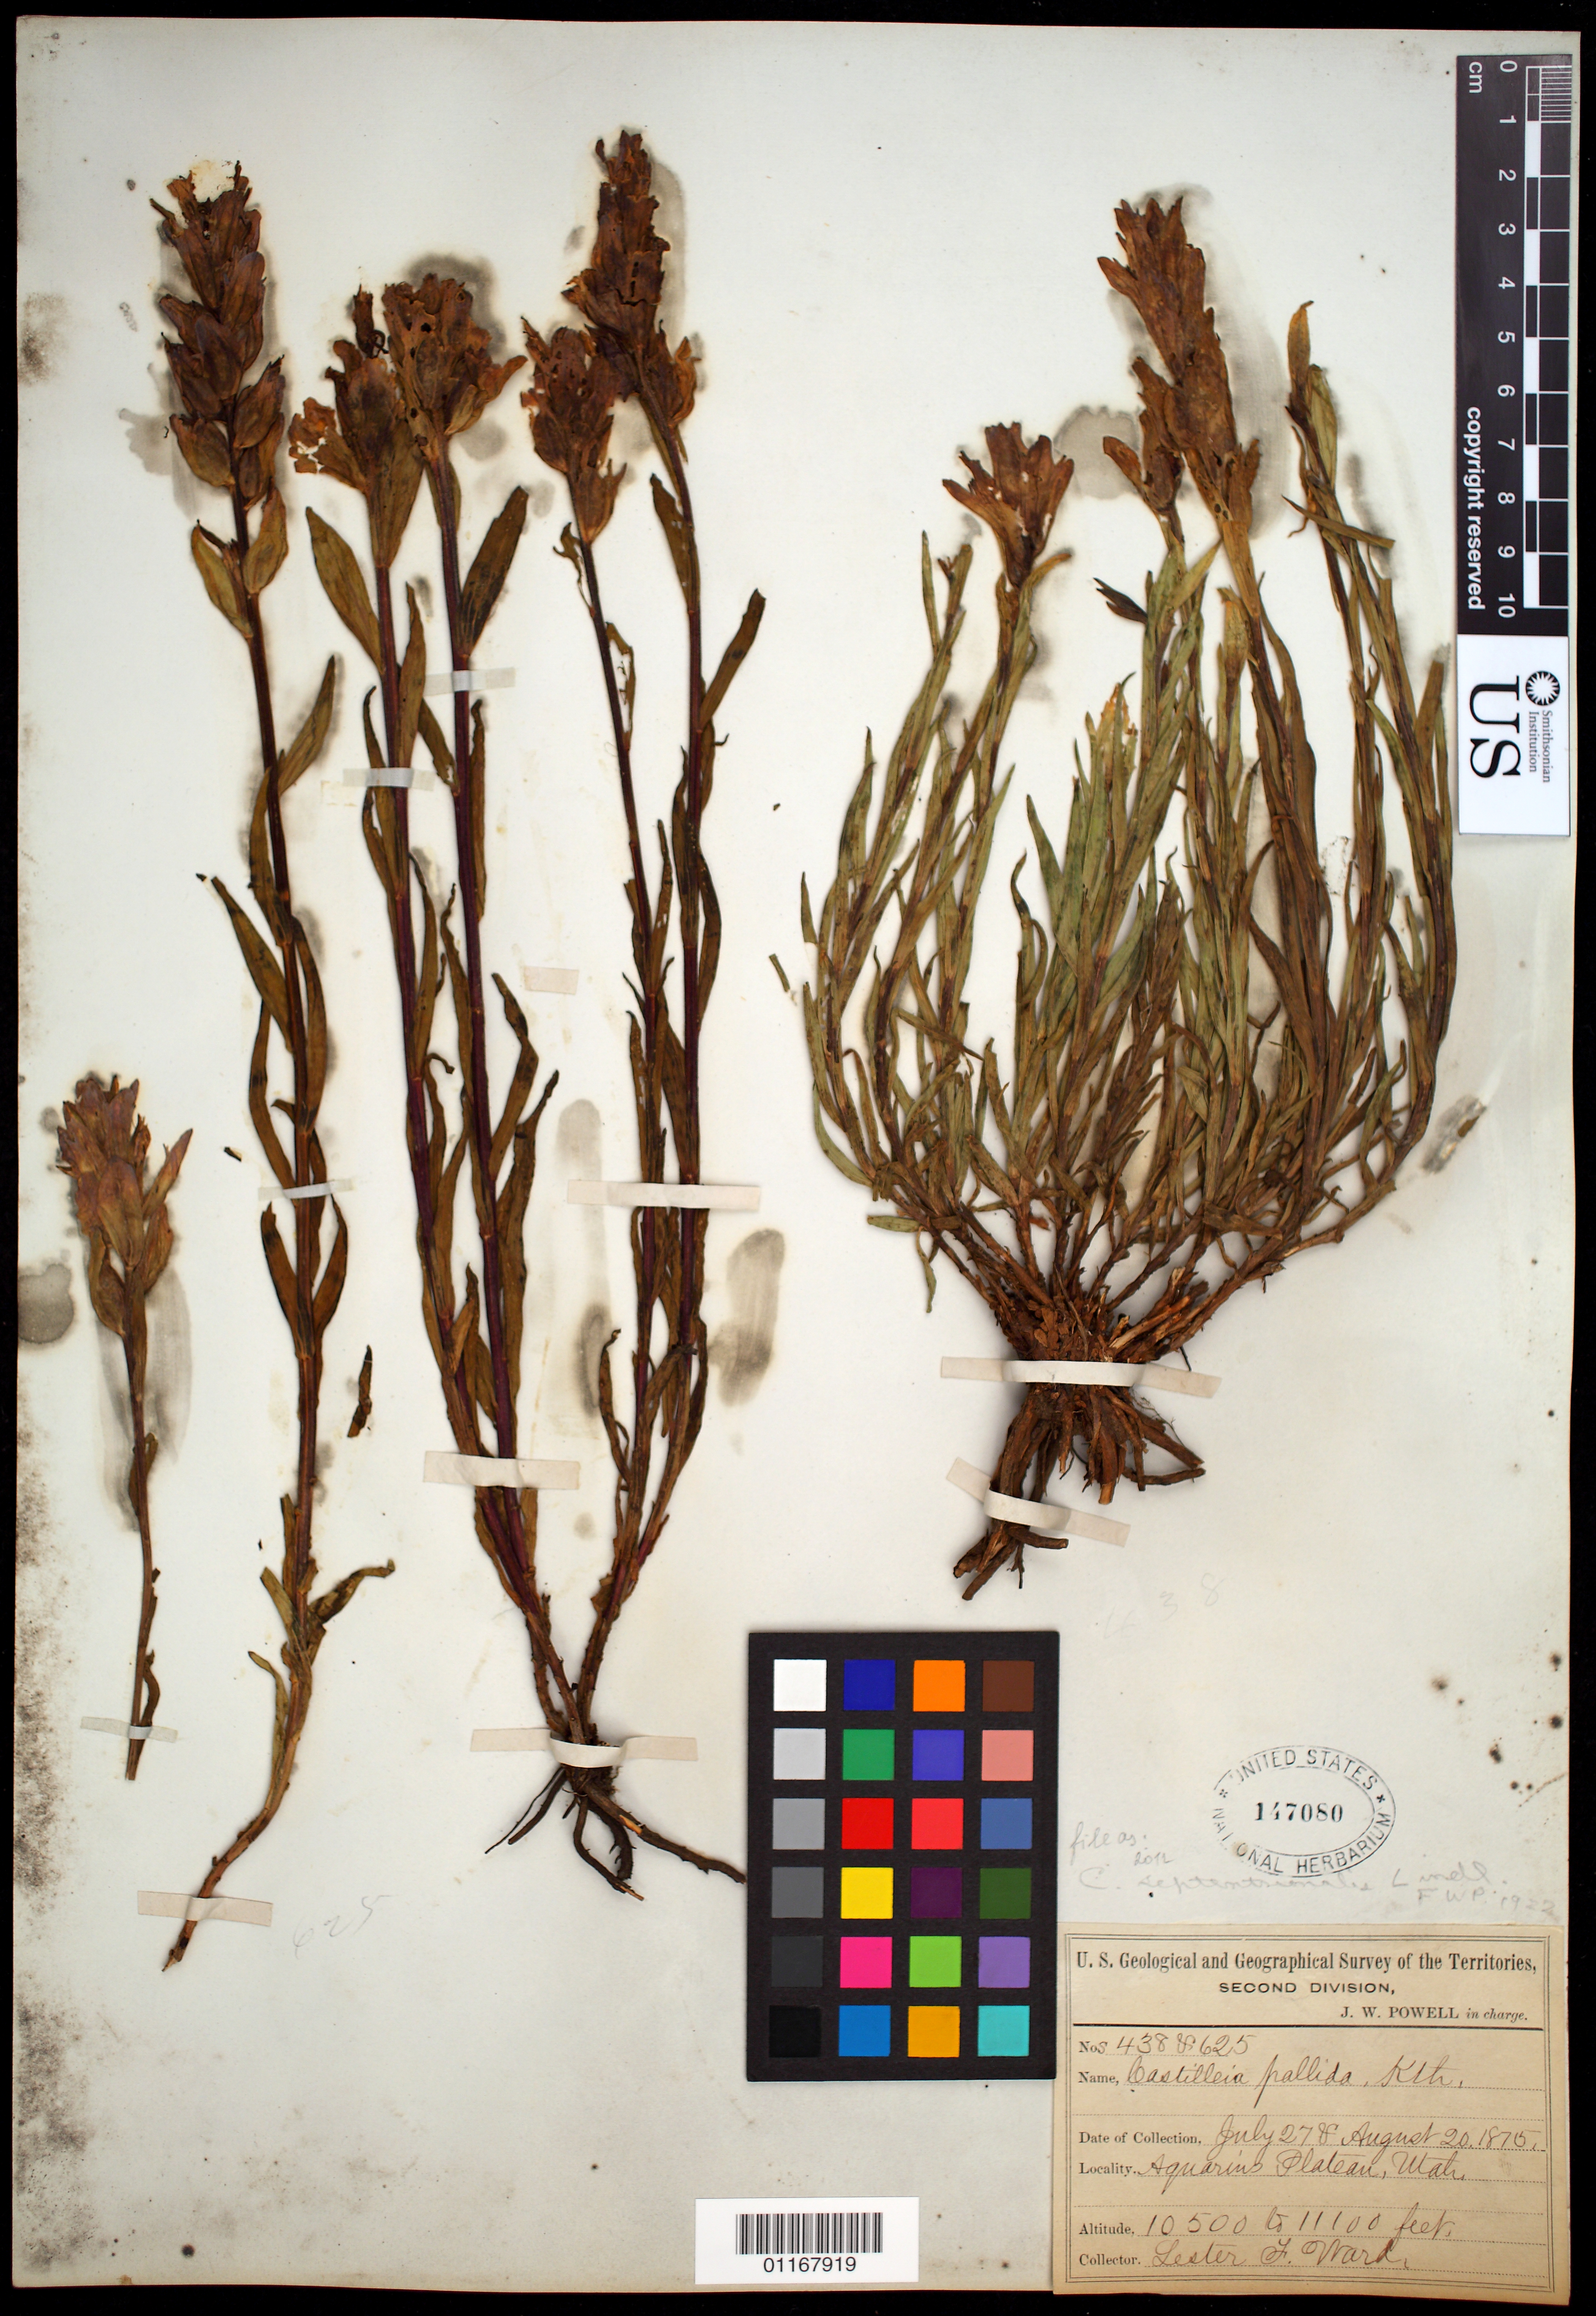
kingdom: Plantae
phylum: Tracheophyta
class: Magnoliopsida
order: Lamiales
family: Orobanchaceae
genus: Castilleja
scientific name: Castilleja septentrionalis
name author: Lindl.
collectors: L. F. Ward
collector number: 438+625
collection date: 1875-07-27,1875-08-20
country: United States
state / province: Utah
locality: Aquarius Plateau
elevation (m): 3200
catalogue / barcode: US 147080